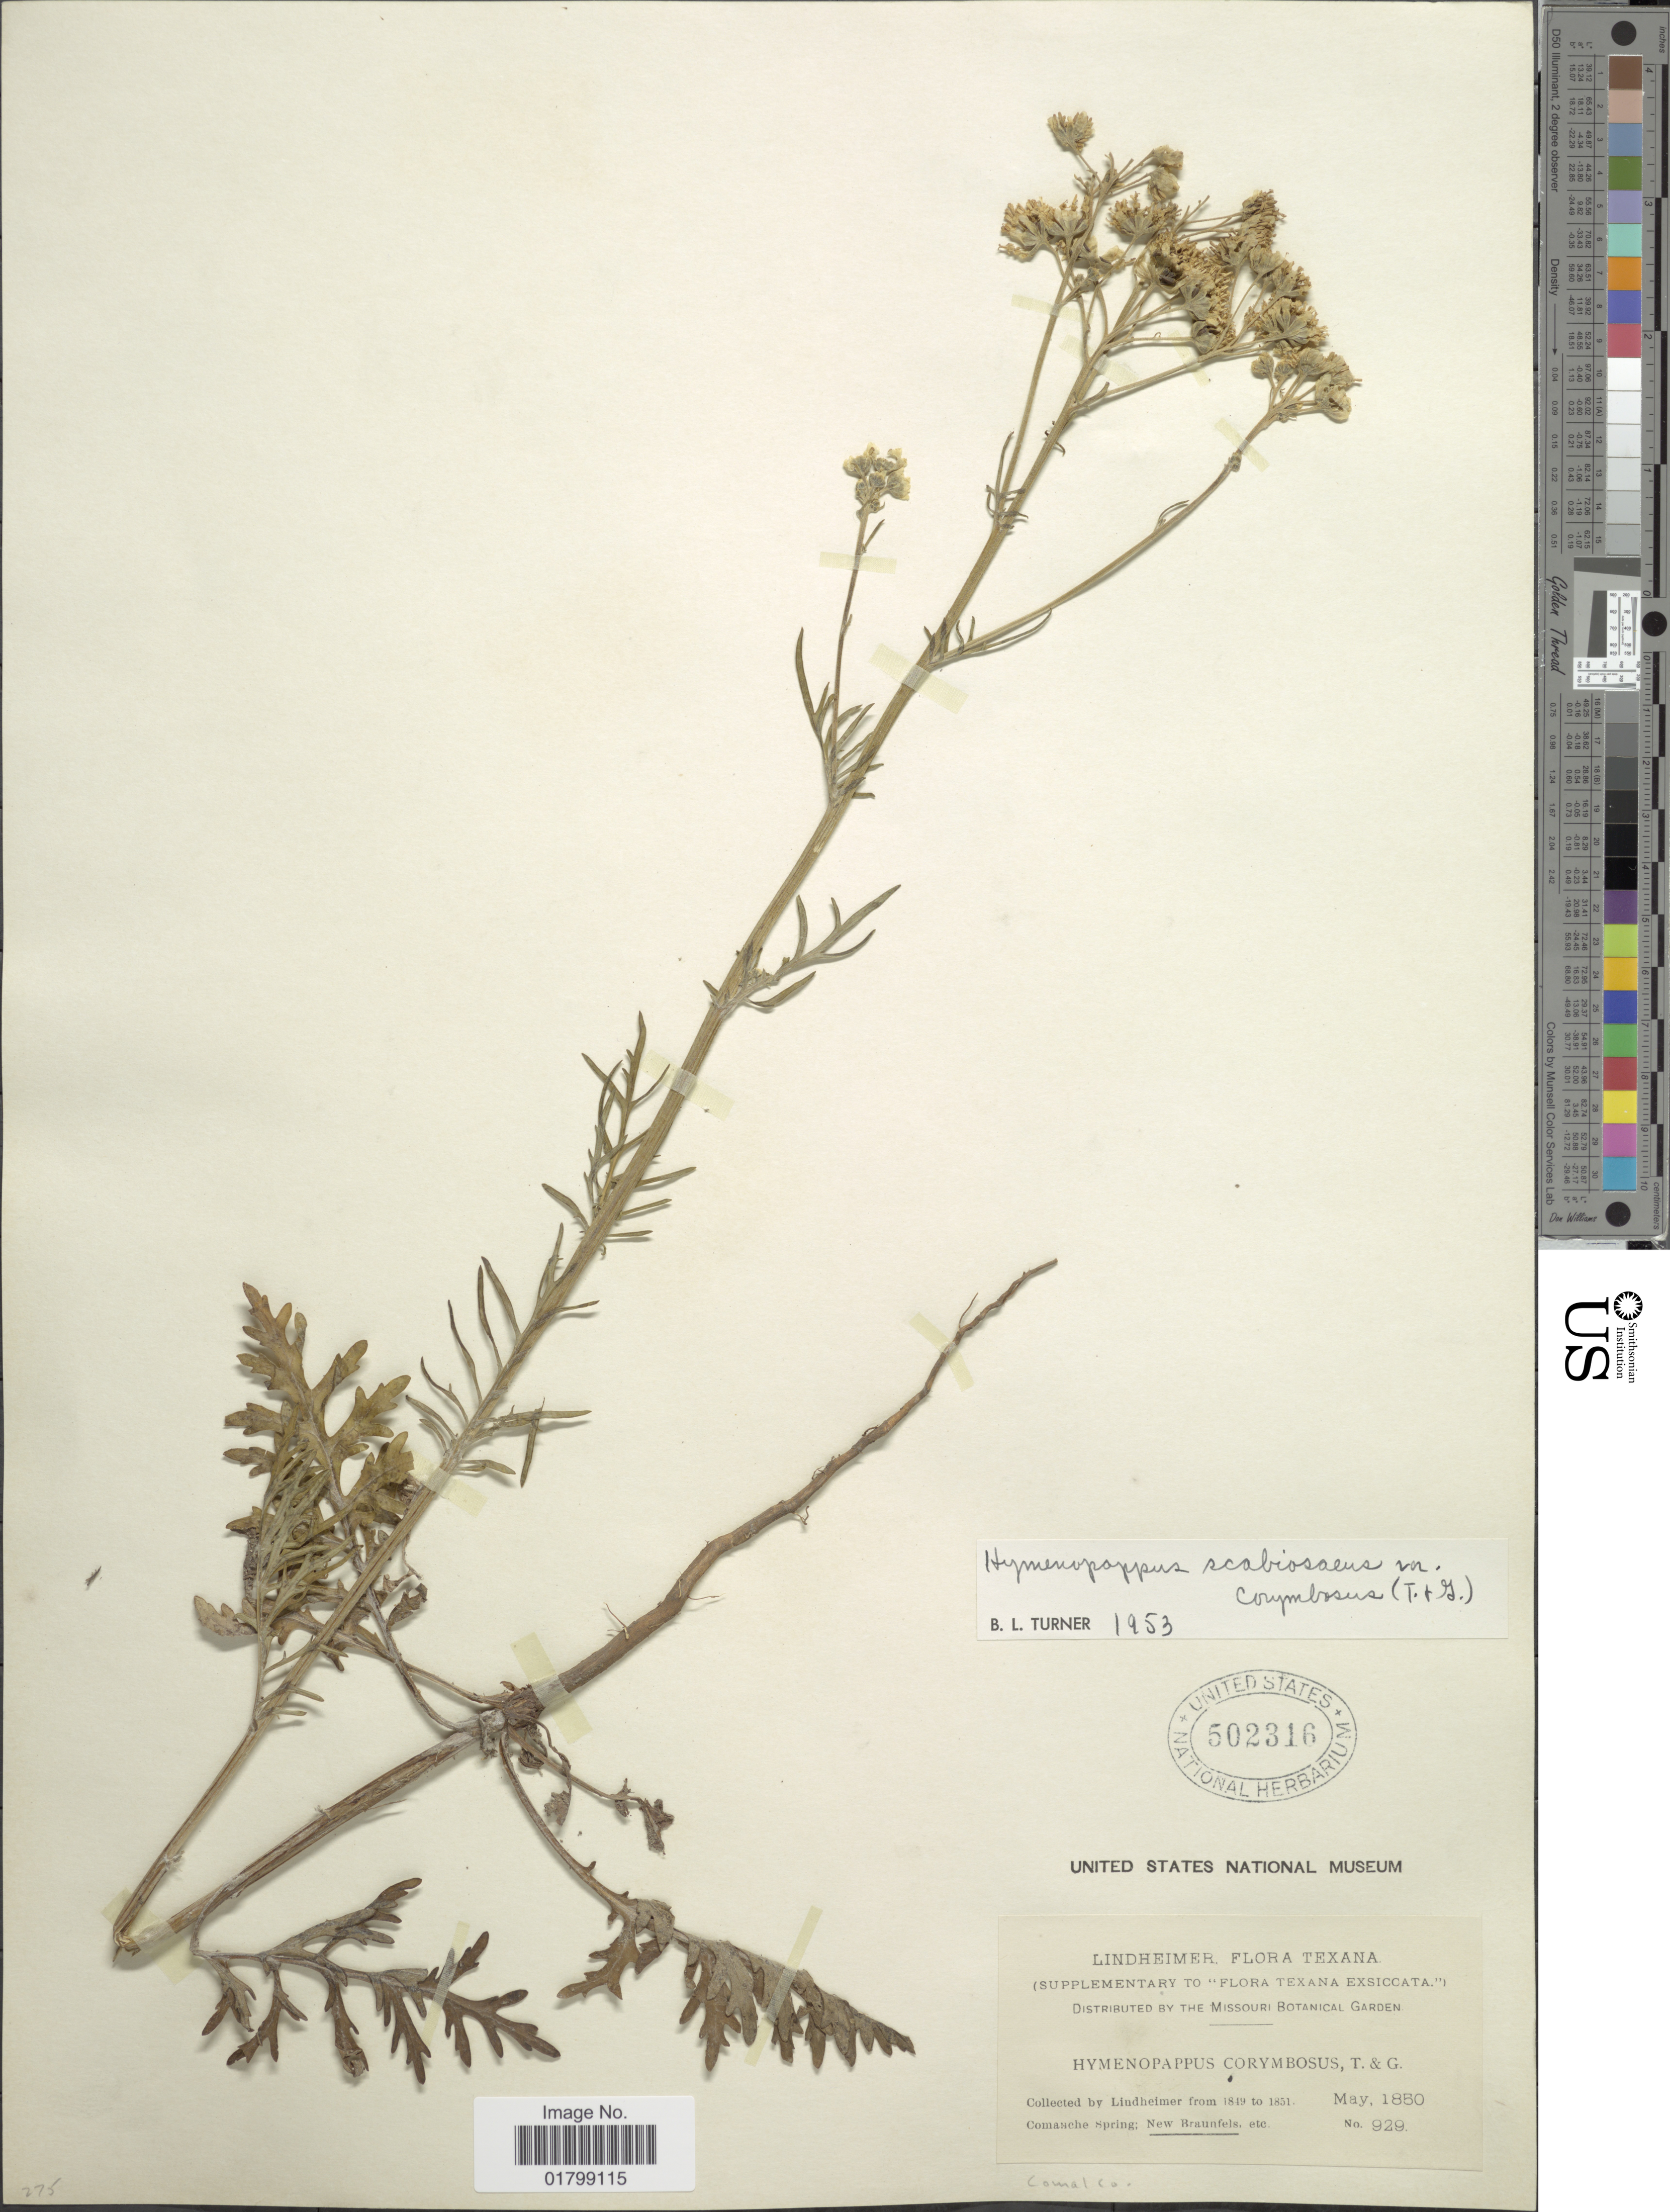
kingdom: Plantae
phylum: Tracheophyta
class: Magnoliopsida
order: Asterales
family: Asteraceae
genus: Hymenopappus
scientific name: Hymenopappus scabiosaeus var. corymbosus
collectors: -. Lindheimer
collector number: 929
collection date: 1850-05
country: United States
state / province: Texas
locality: Comanche Spring: New Braunfels, Comal Co.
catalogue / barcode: US 502316